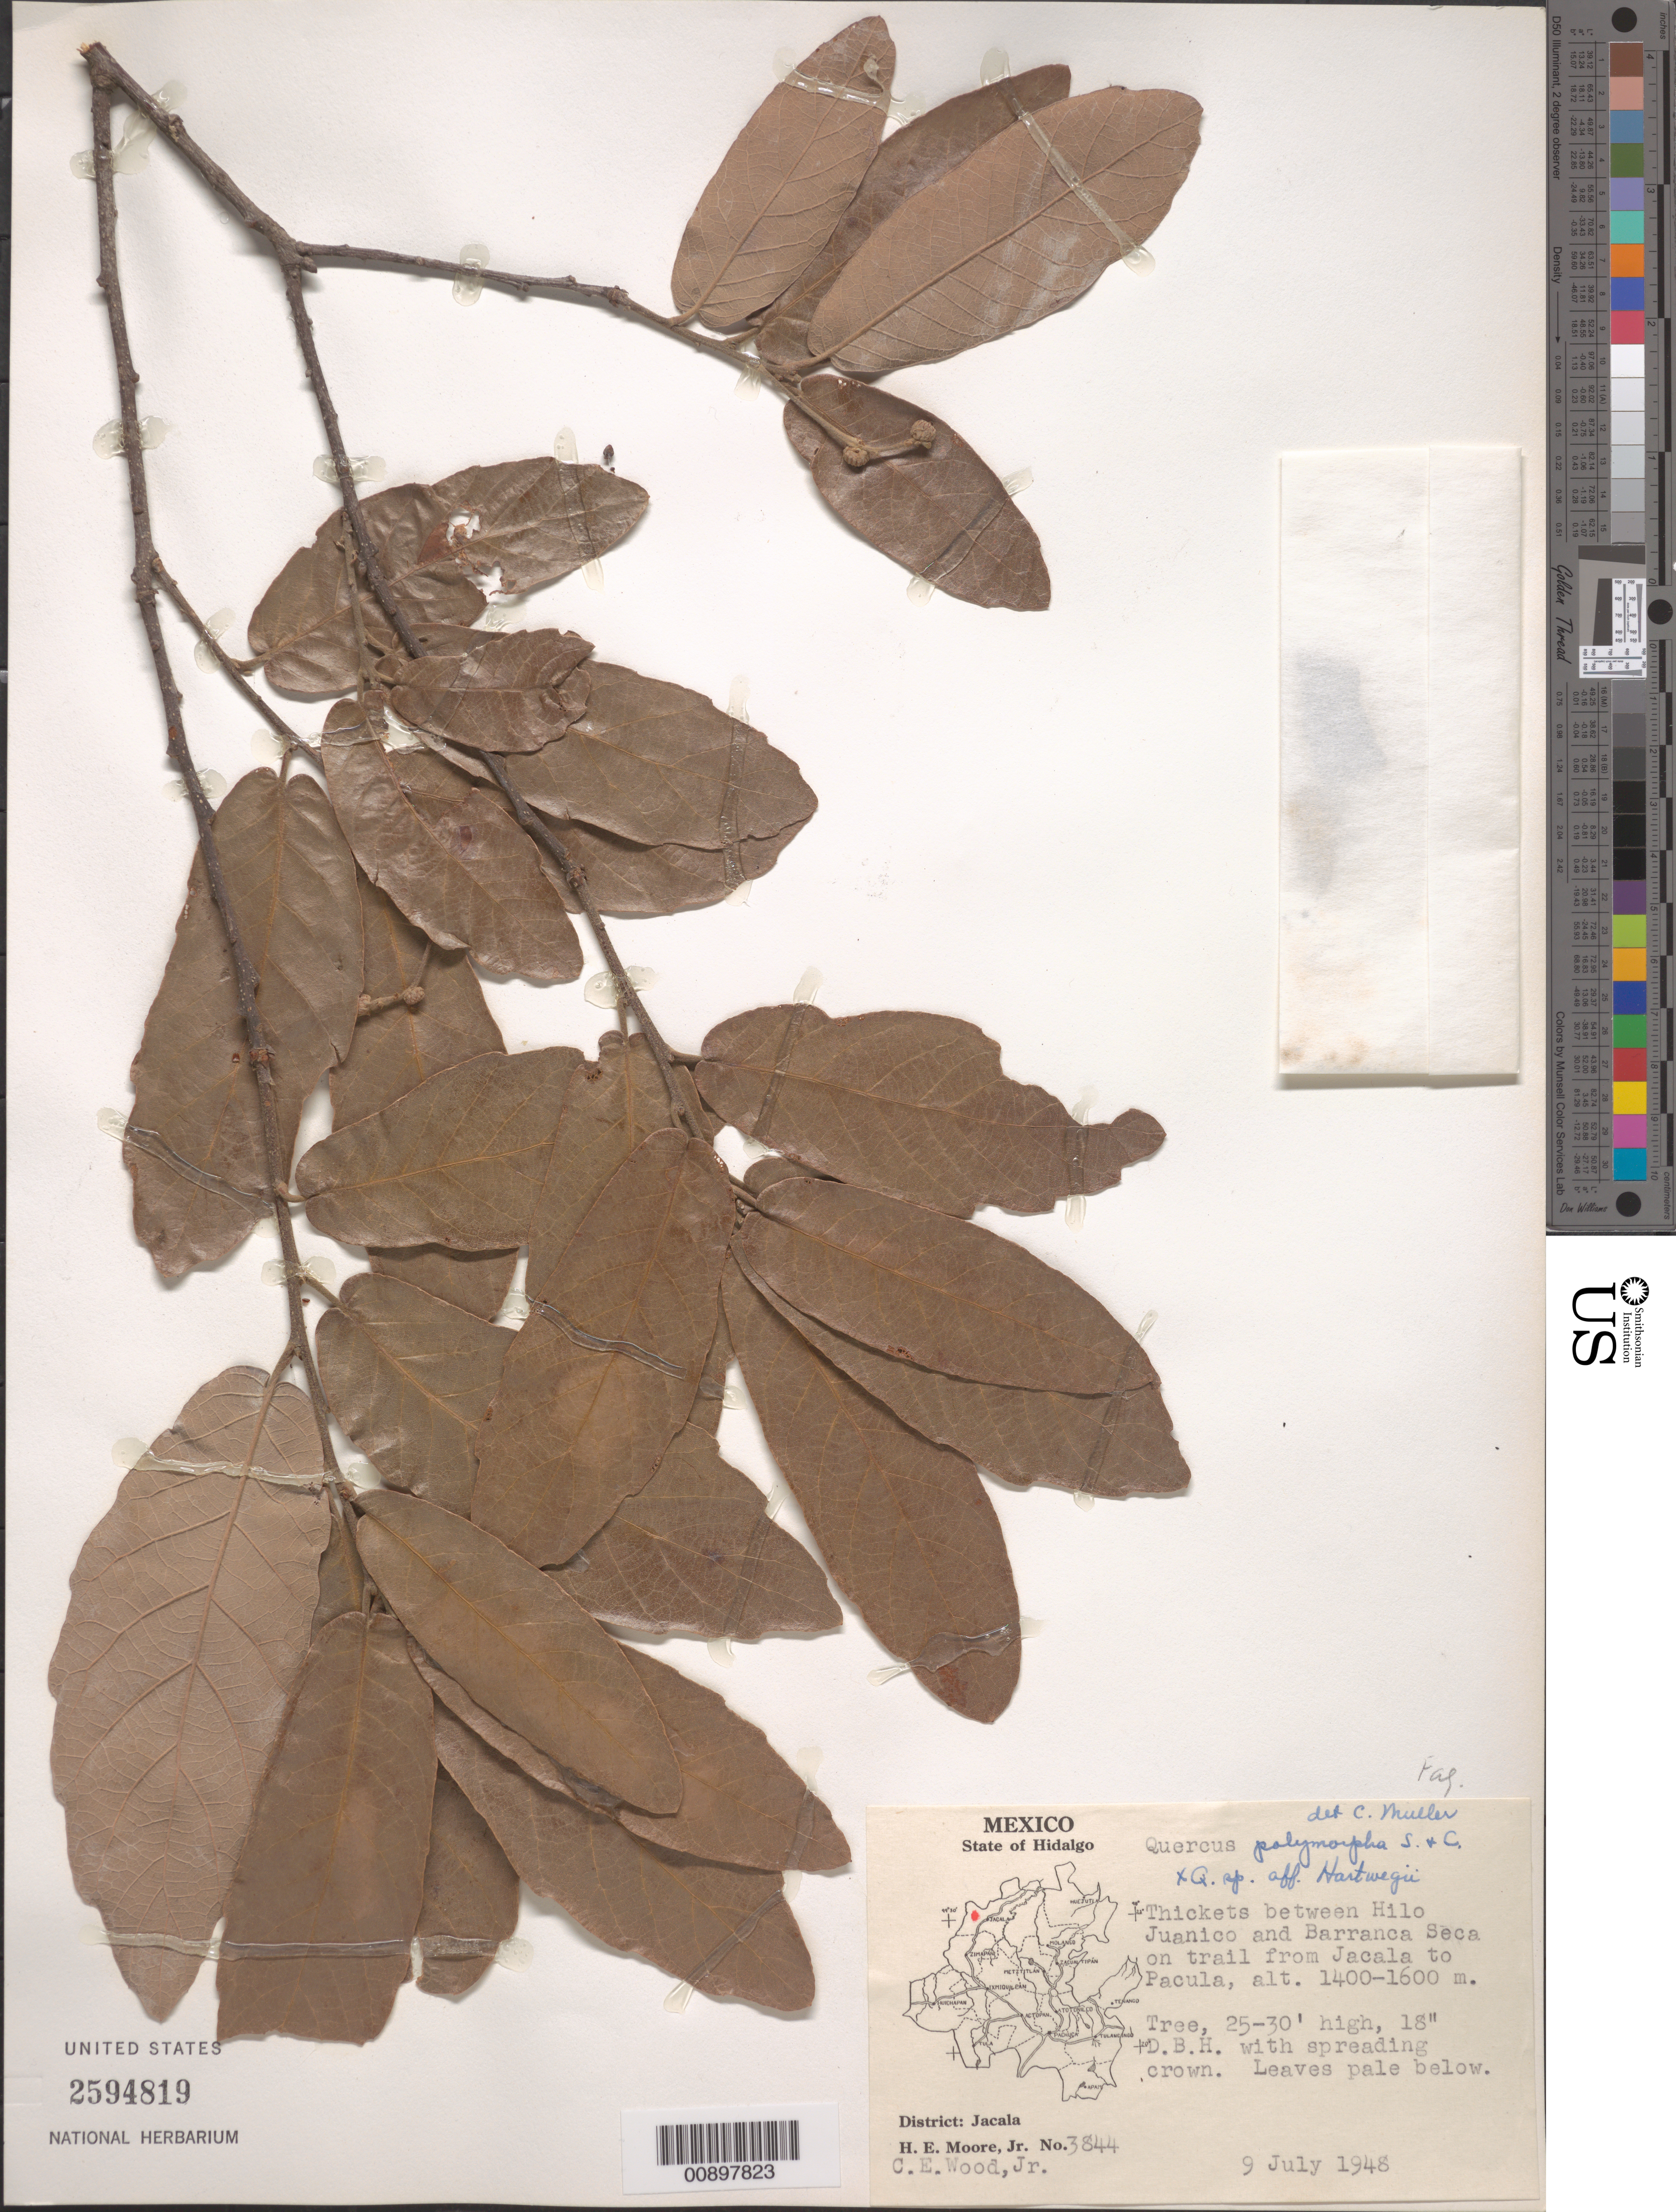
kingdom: Plantae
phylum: Tracheophyta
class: Magnoliopsida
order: Fagales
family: Fagaceae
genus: Quercus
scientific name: Quercus polymorpha x Q. hartwegii Benth.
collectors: H. E. Moore & C. Wood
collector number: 3844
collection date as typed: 09 Jul 1948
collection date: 1948-07-09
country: Mexico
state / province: Hidalgo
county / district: Jacala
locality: Between Hilo Juanico and Barranca Seca on trail from Jacala to Pacula. District: Jacala, Hidalgo.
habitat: Thickets.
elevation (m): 1600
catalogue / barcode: US 2594819